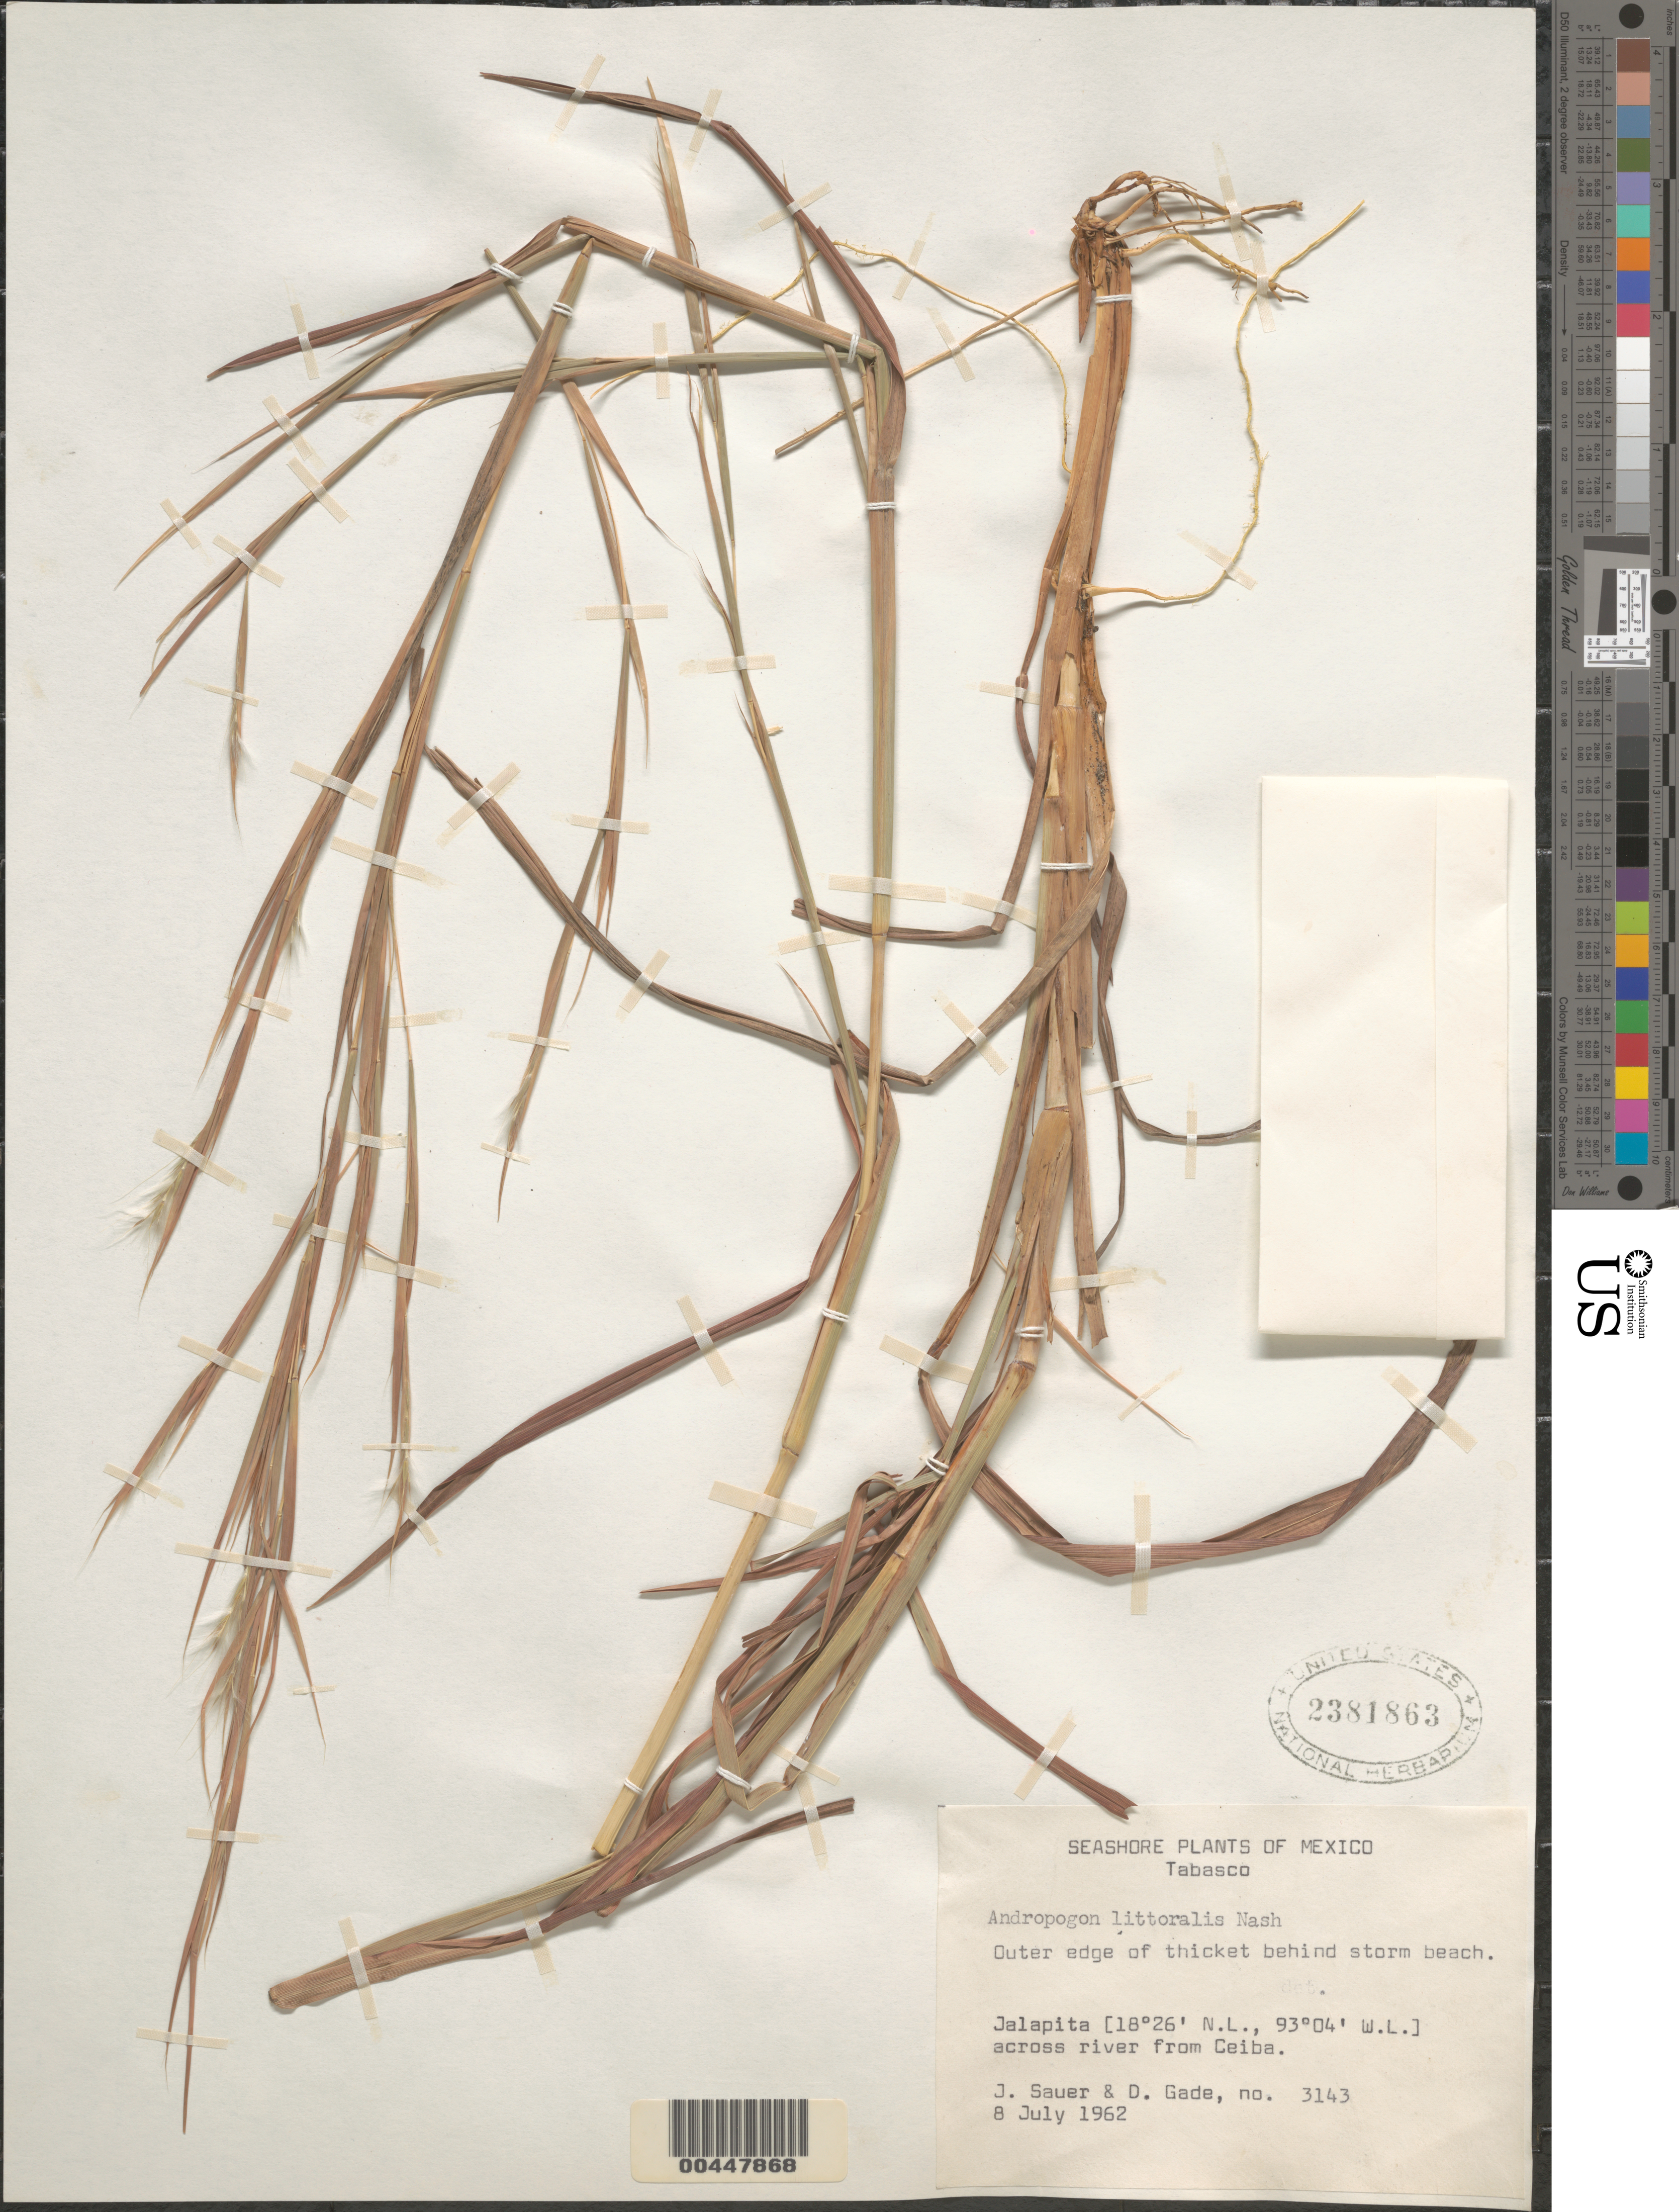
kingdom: Plantae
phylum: Tracheophyta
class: Liliopsida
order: Poales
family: Poaceae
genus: Andropogon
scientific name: Andropogon littoralis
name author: Nash in Britton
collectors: J. Sauer & D. Gade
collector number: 3143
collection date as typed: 8 Jul 1962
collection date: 1962-07-08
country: Mexico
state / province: Tabasco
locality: Jalapita, across river from Ceiba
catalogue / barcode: US 2381863